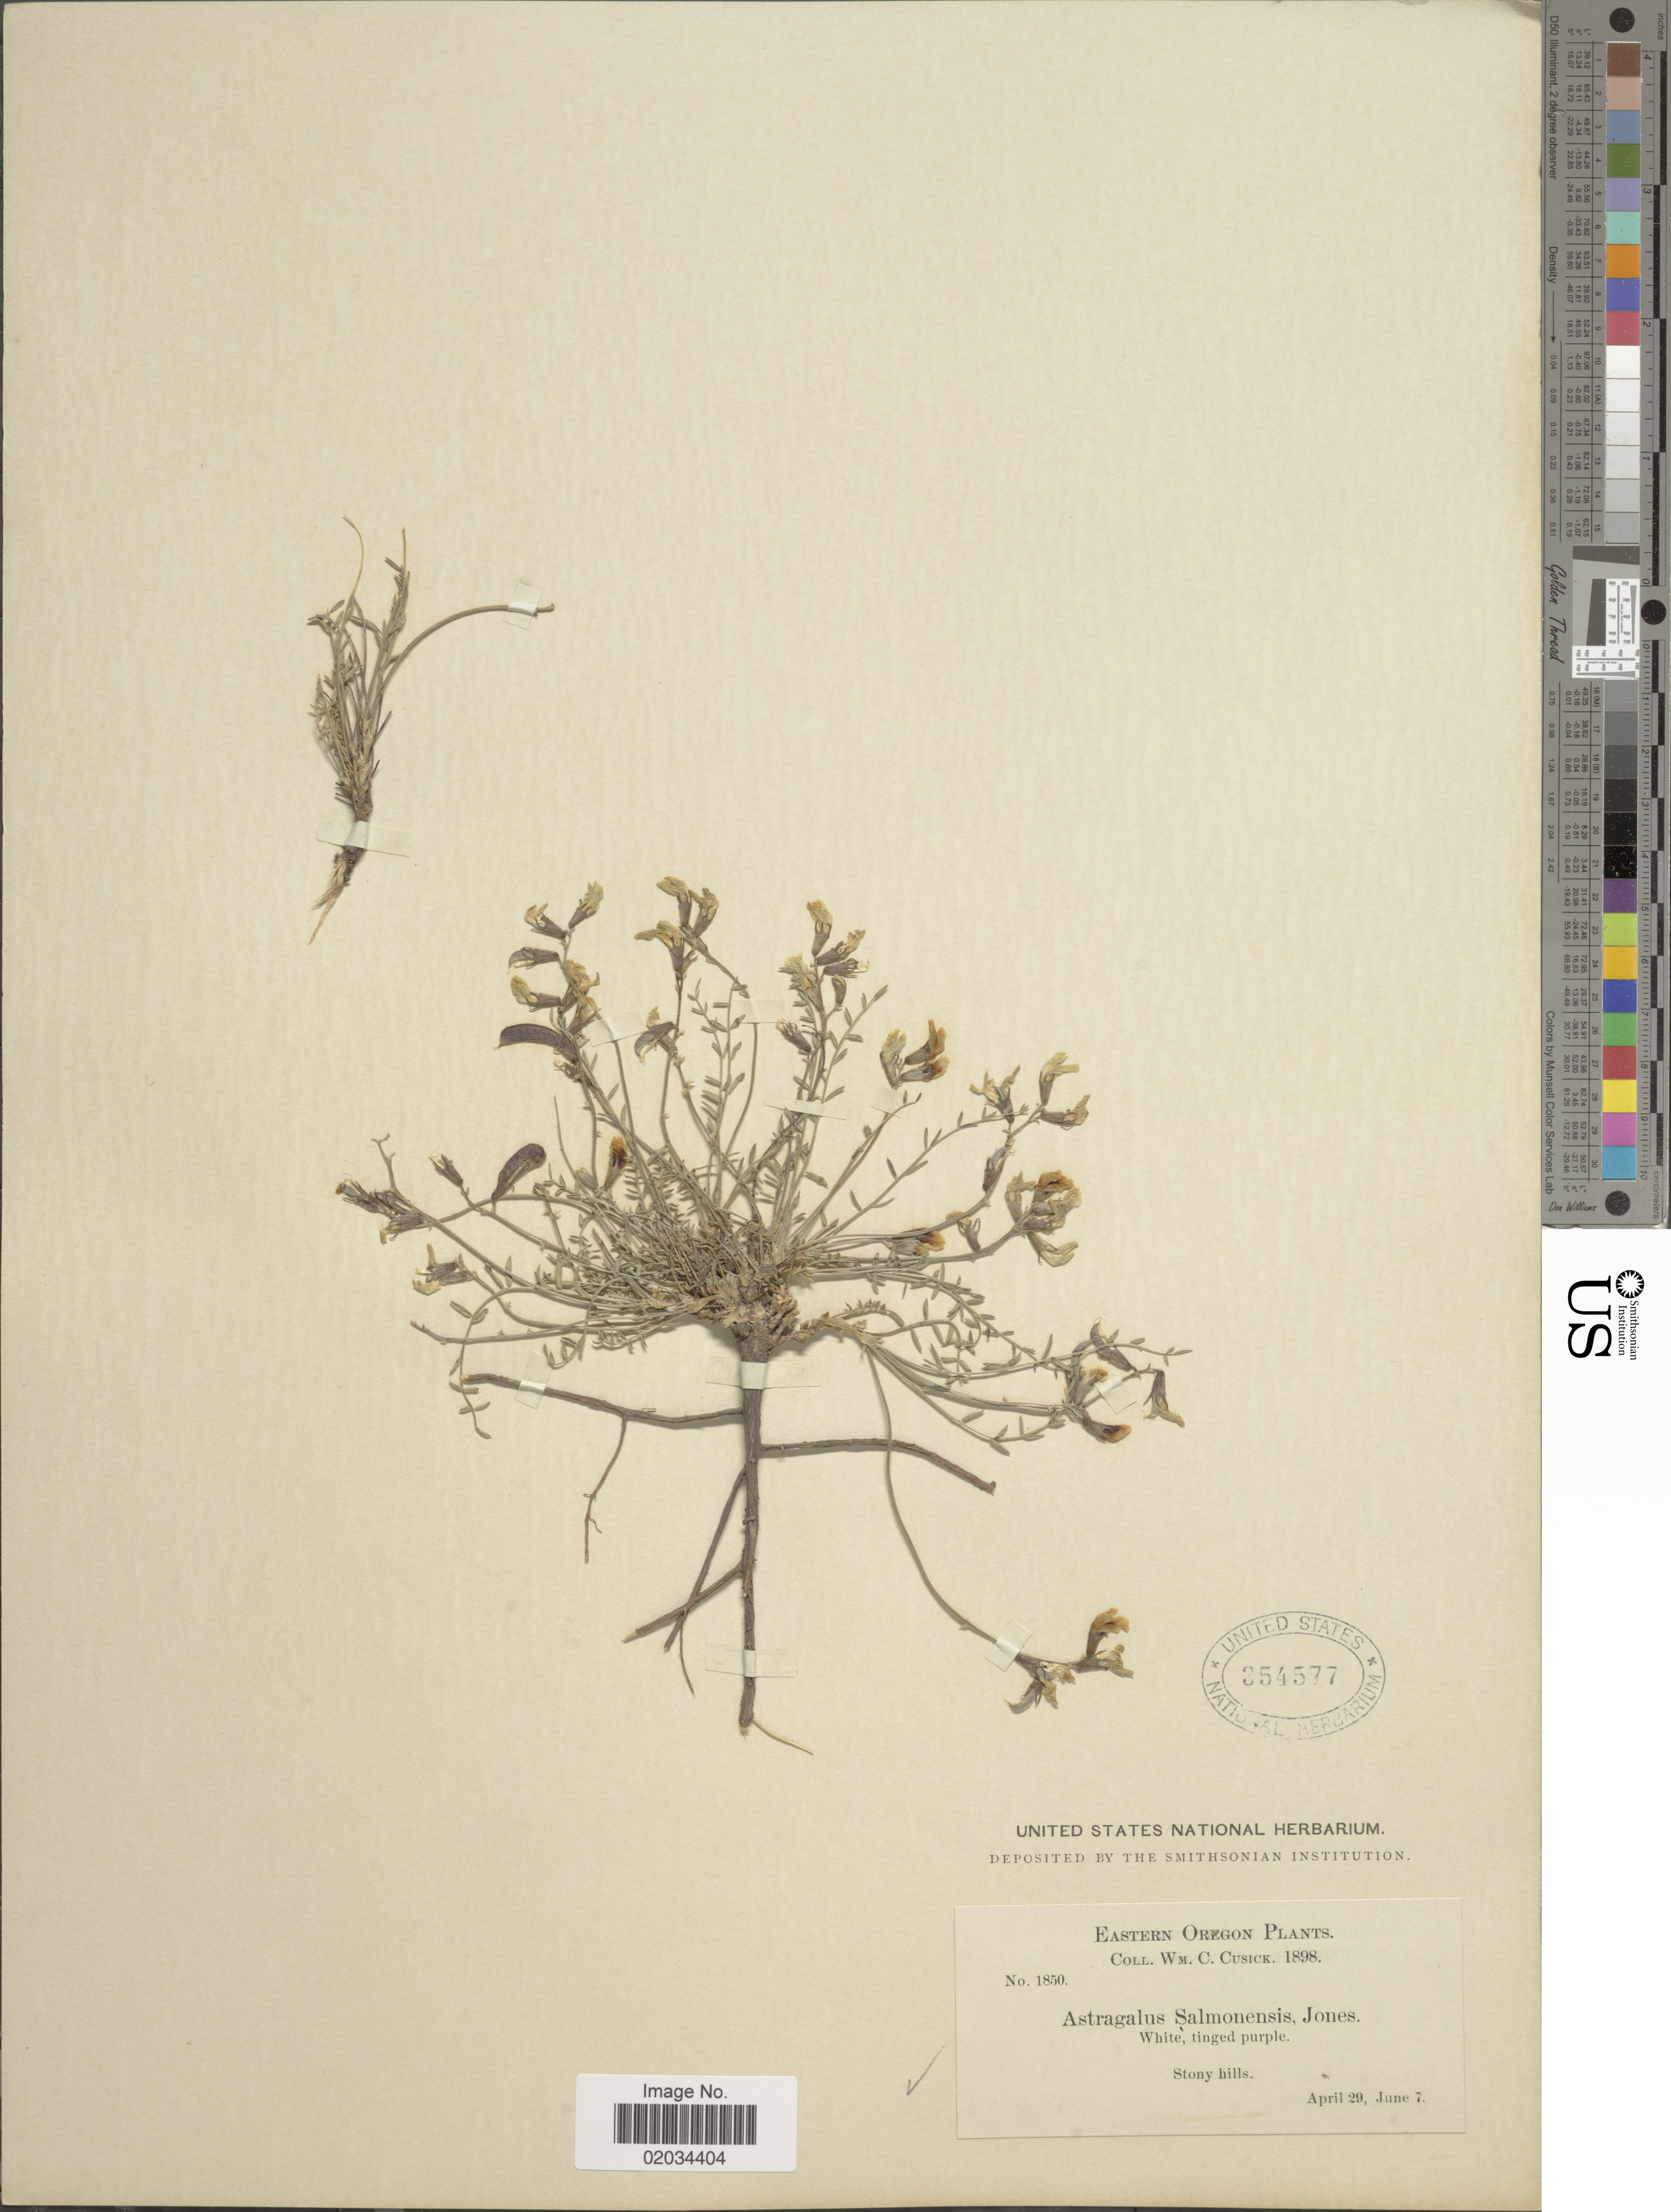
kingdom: Plantae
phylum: Tracheophyta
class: Magnoliopsida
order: Fabales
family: Fabaceae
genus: Astragalus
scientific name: Astragalus salmonis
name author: M.E. Jones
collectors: W. C. Cusick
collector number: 1850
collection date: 1898-04-29/1898-06-07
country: United States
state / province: Oregon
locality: Eastern Oregon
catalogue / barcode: US 354577